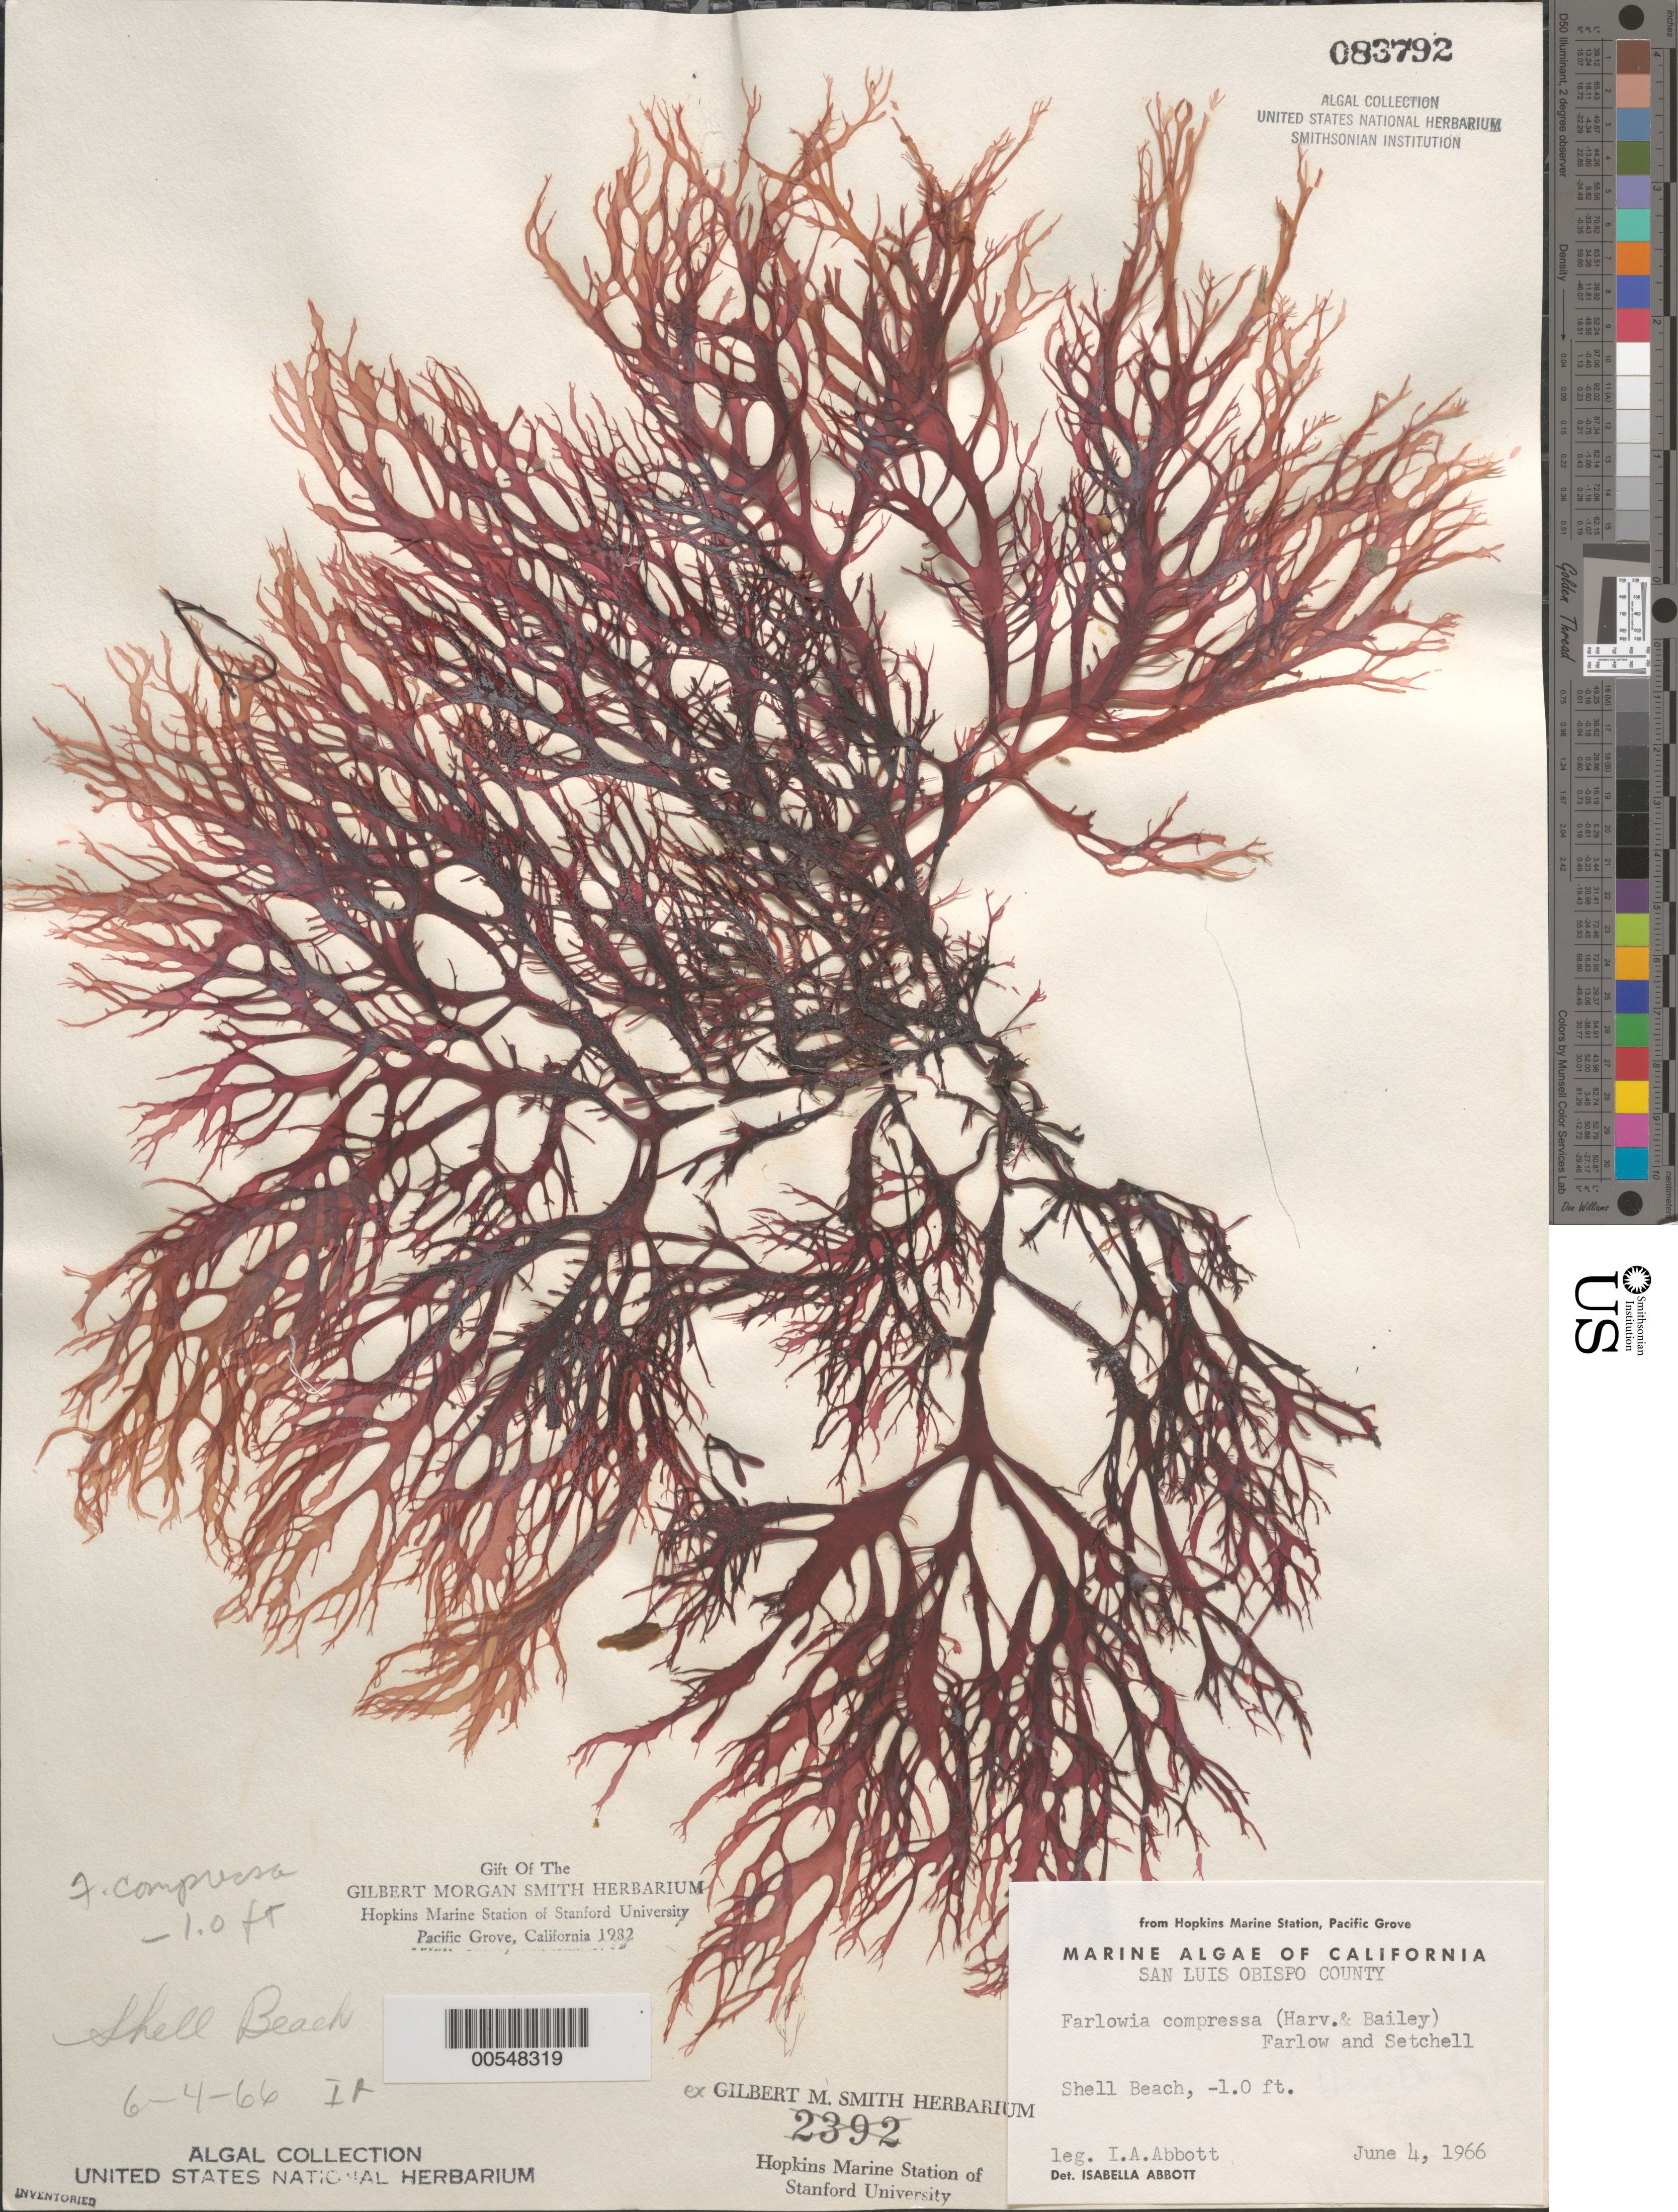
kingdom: Plantae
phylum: Rhodophyta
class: Florideophyceae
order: Gigartinales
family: Dumontiaceae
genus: Farlowia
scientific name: Farlowia compressa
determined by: Abbott, Isabella A.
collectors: I. A. Abbott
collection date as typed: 04 Jun 1966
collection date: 1966-06-04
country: United States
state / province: California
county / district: San Luis Obispo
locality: Shell Beach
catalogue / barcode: US 83792